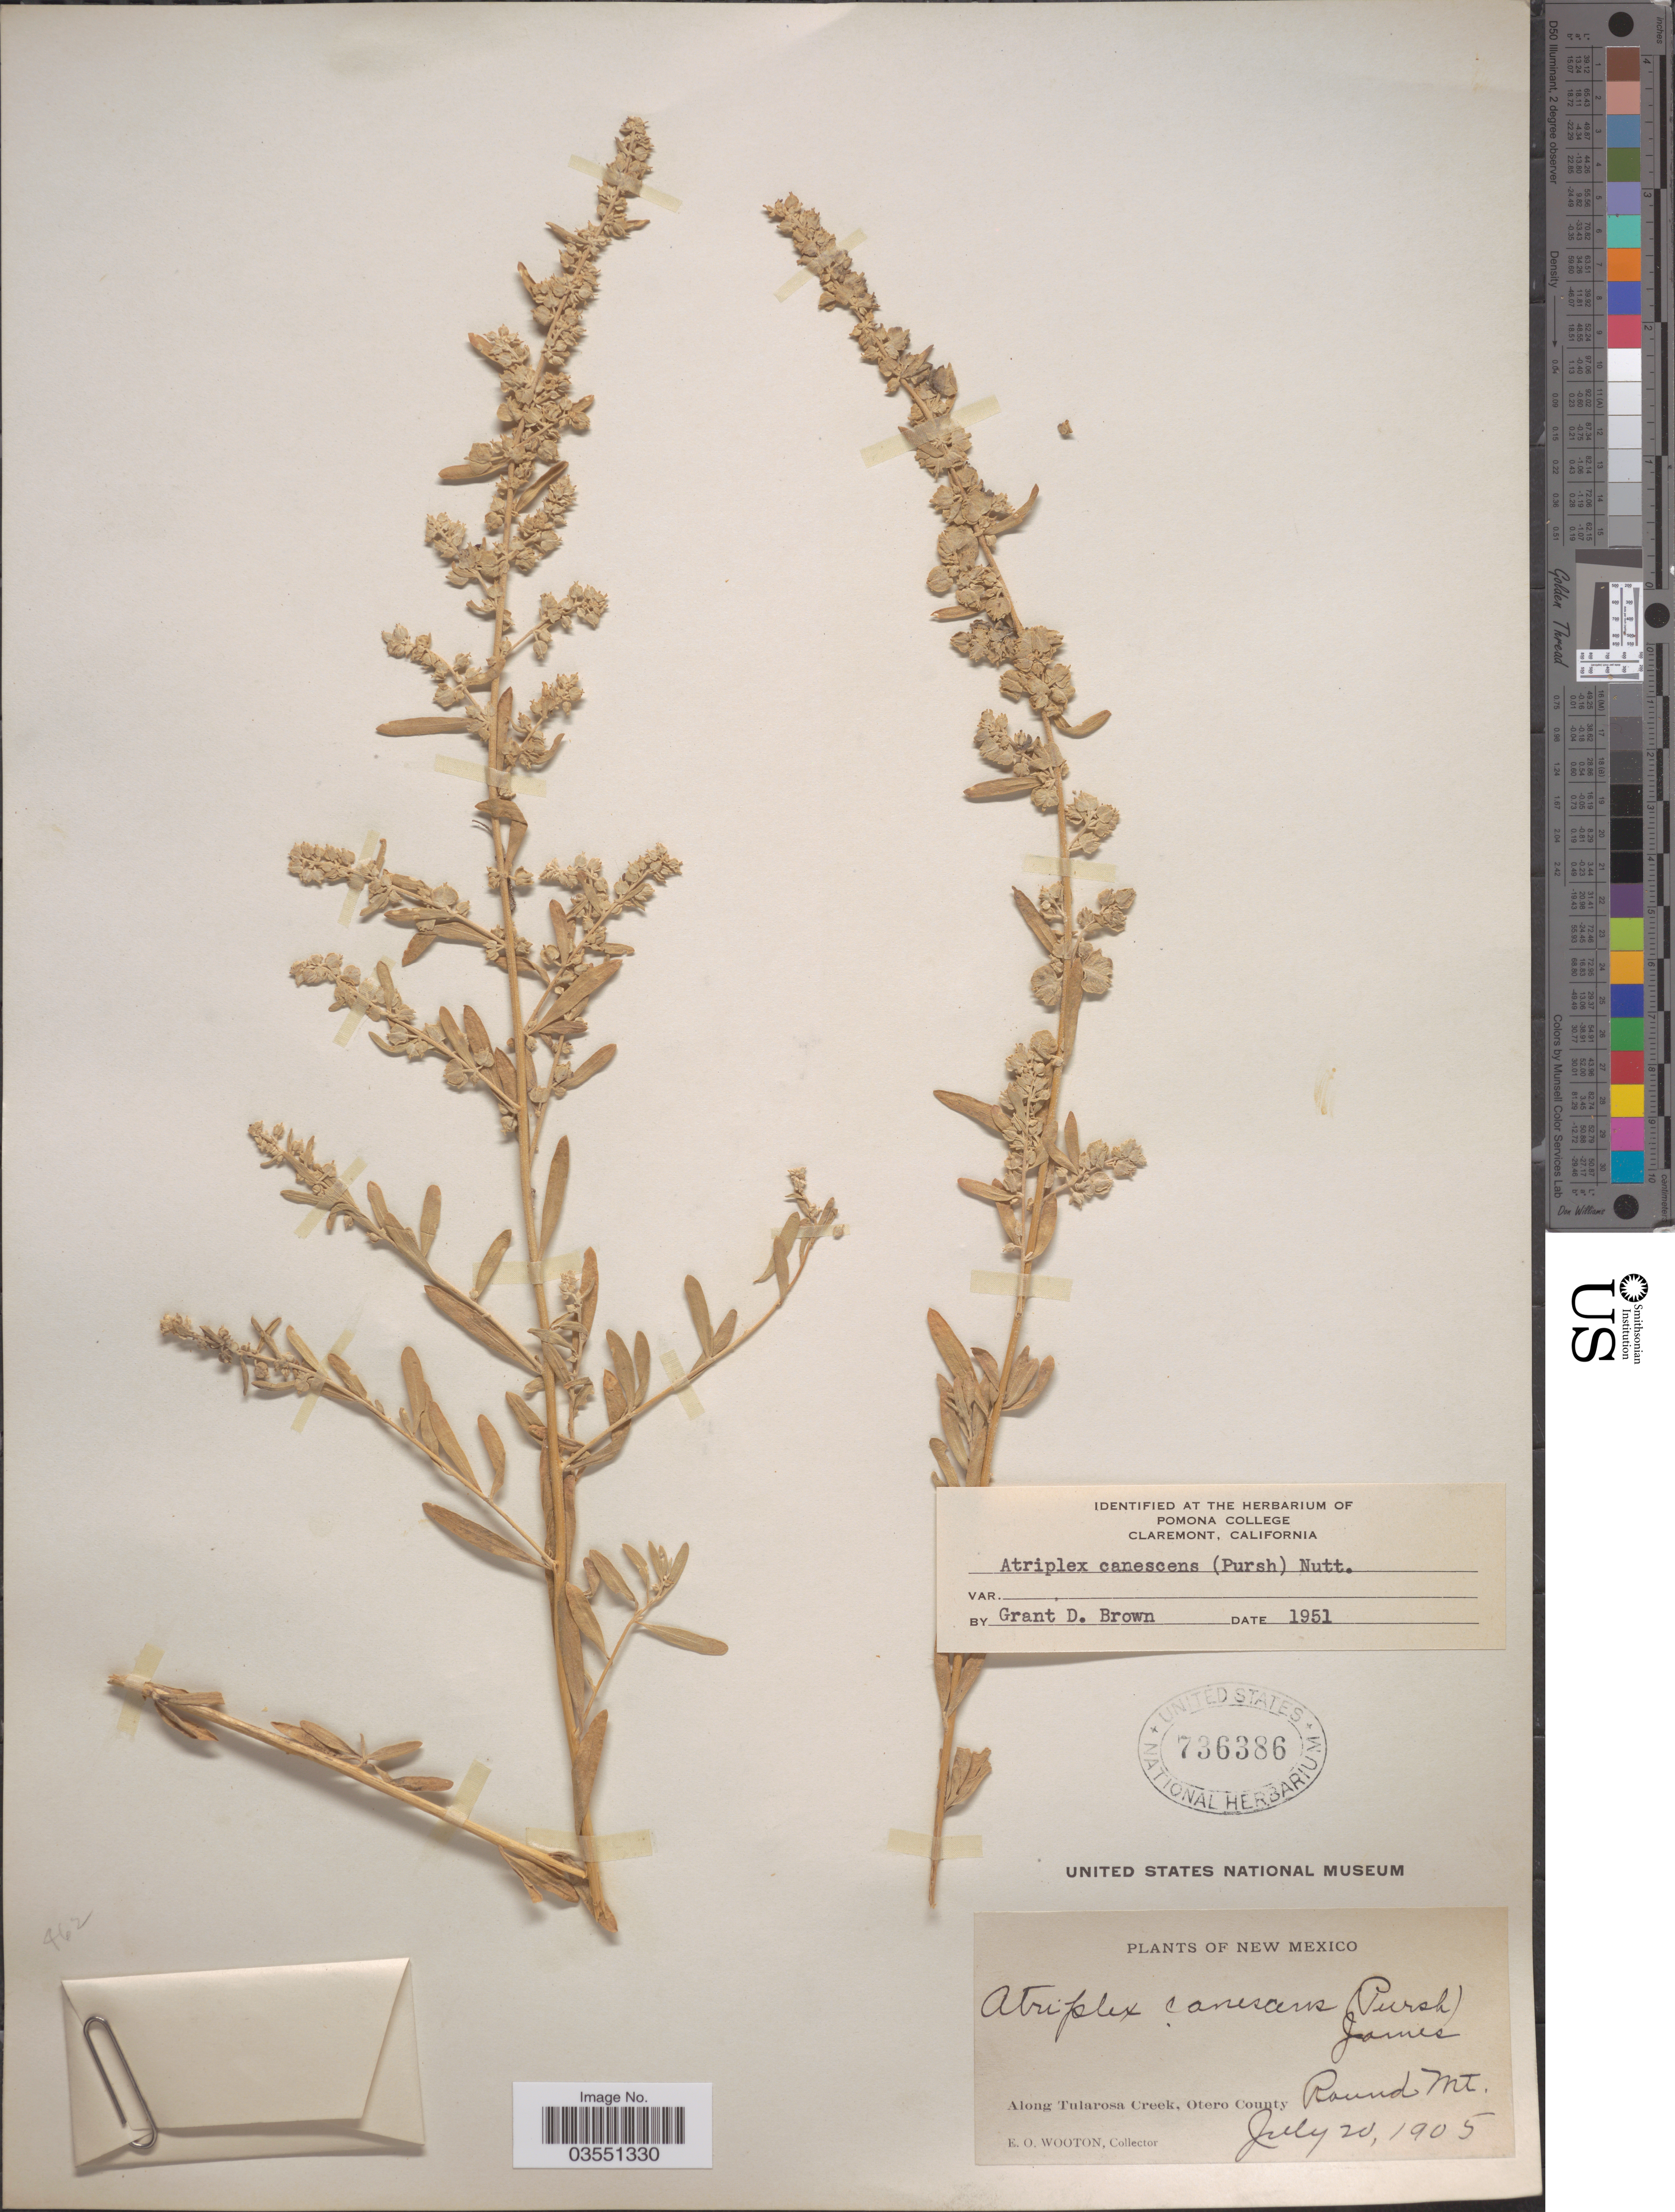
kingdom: Plantae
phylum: Tracheophyta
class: Magnoliopsida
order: Caryophyllales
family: Amaranthaceae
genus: Atriplex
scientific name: Atriplex canescens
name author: (Pursh) Nutt.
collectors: E. O. Wooton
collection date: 1905-07-20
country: United States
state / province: New Mexico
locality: Along Tularosa Creek, Otero County, Round Mt.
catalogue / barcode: US 736386